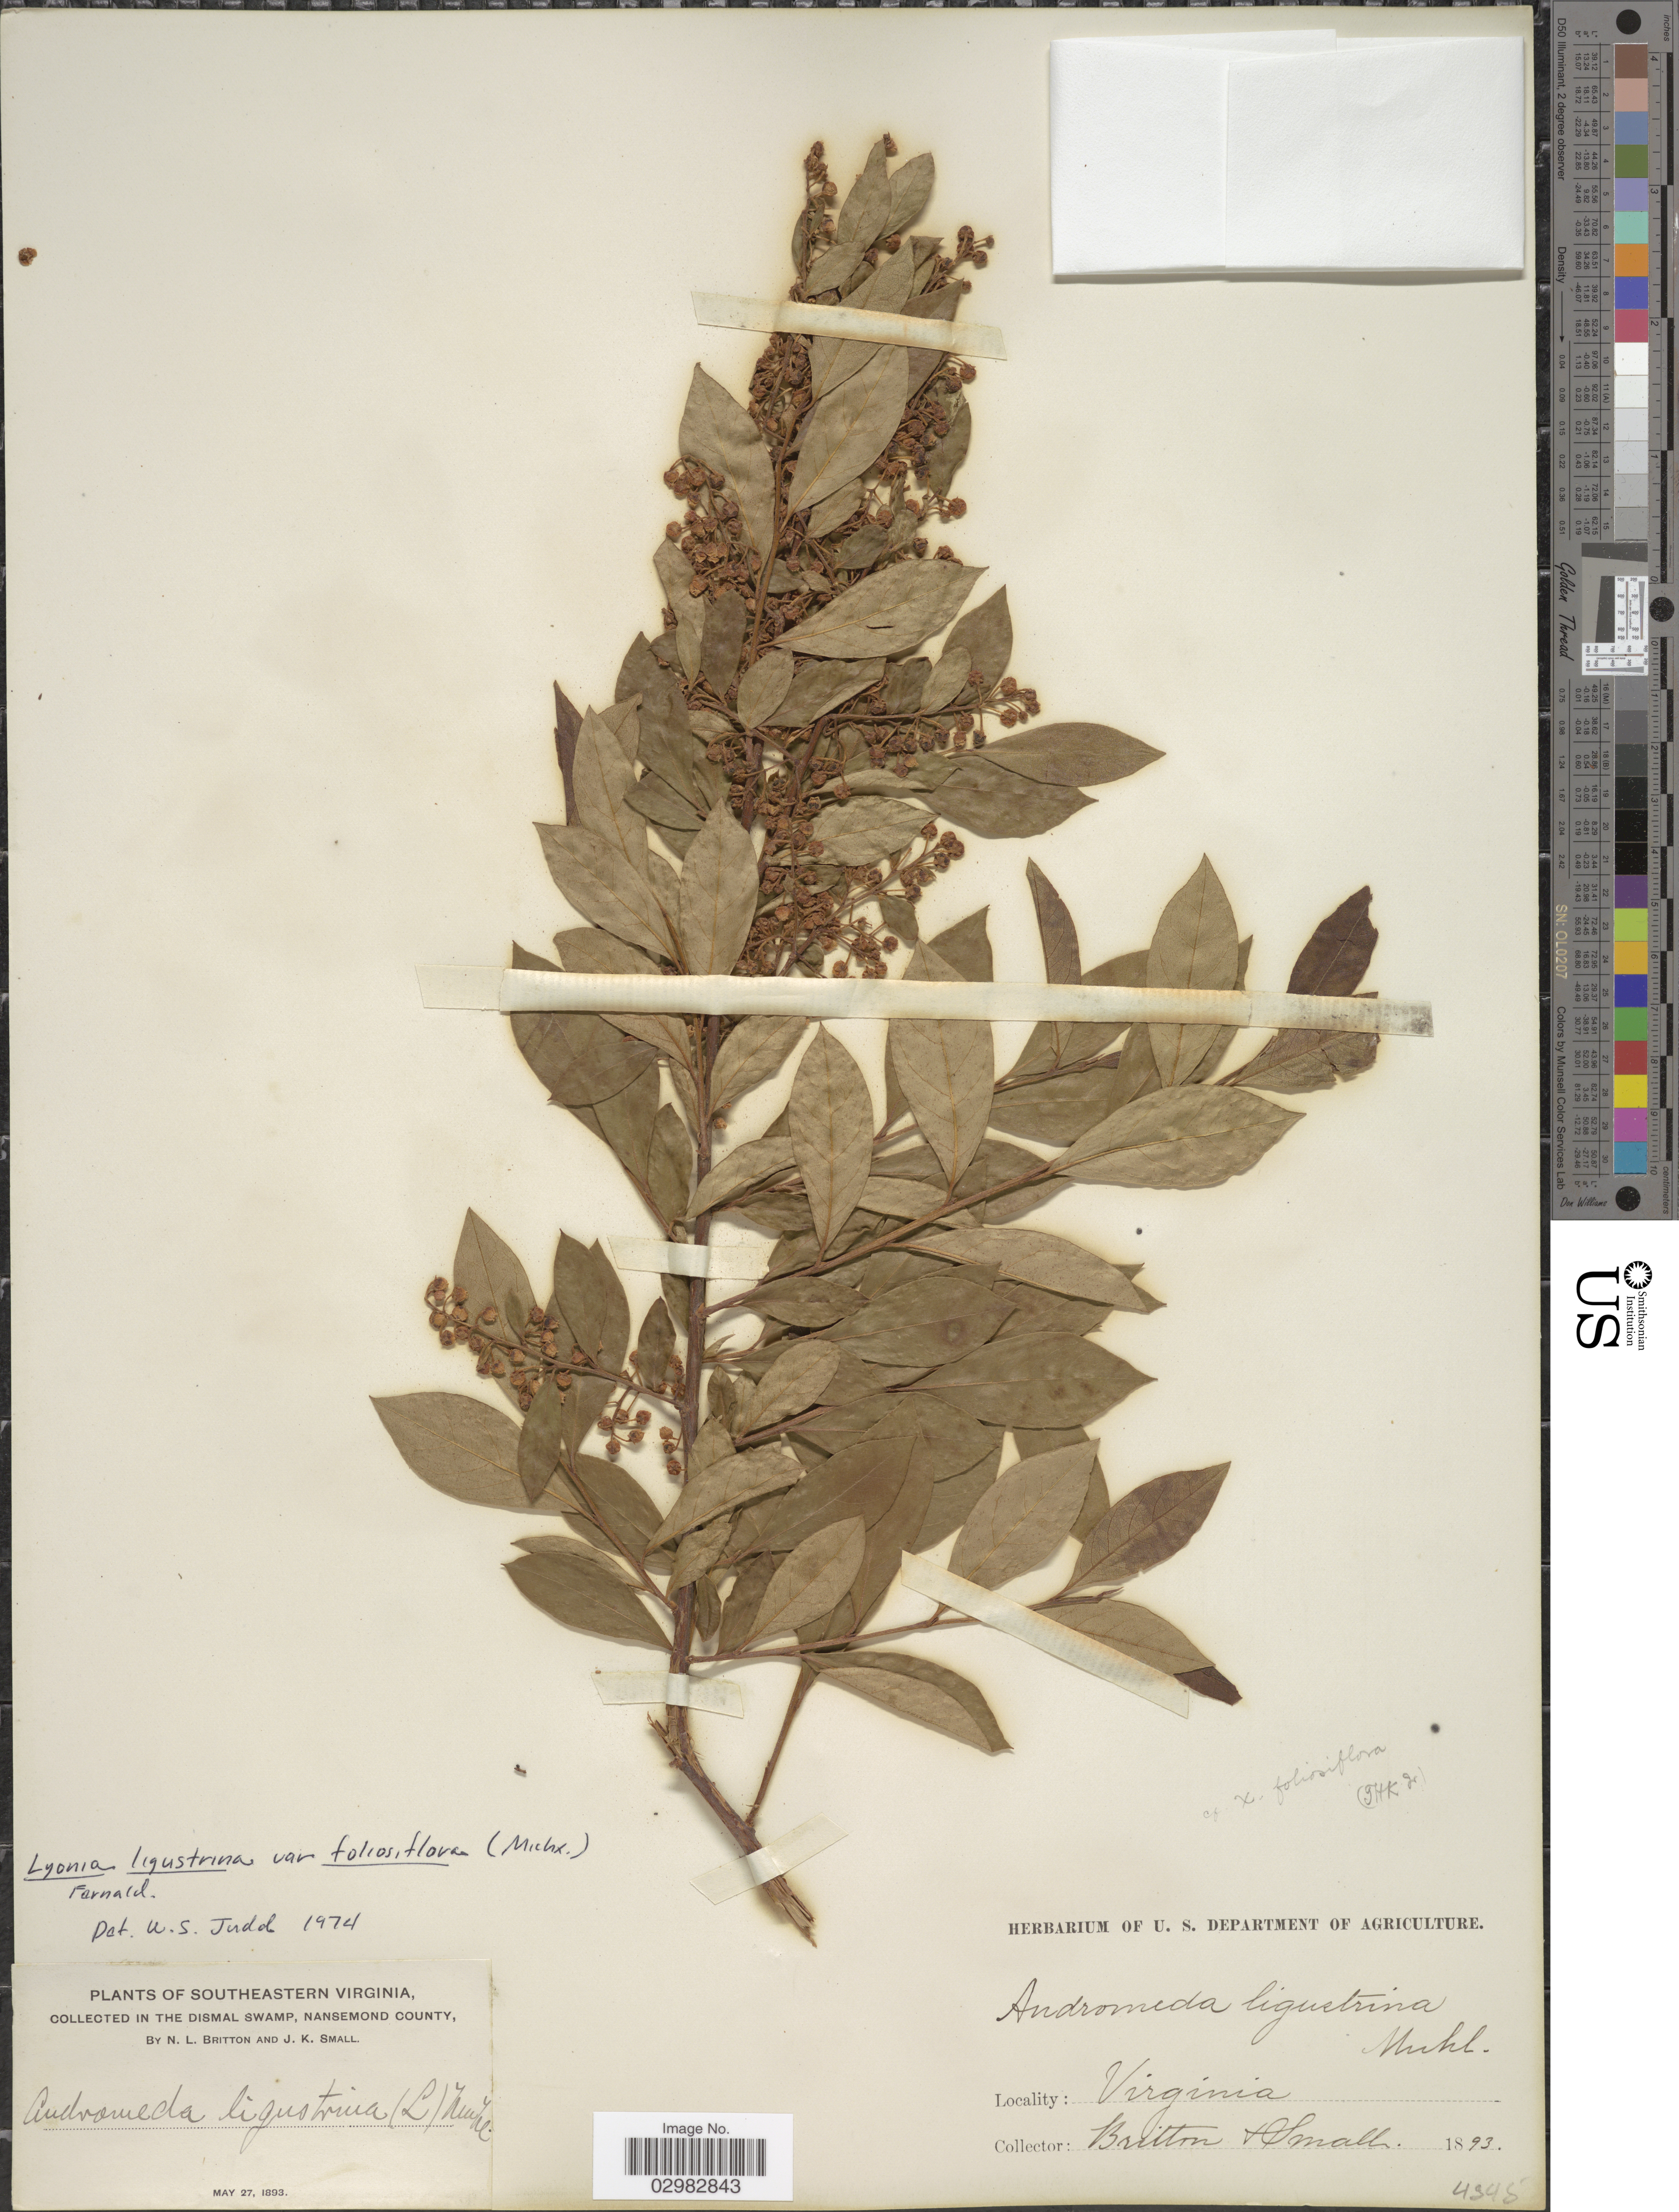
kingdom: Plantae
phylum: Tracheophyta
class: Magnoliopsida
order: Ericales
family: Ericaceae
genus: Lyonia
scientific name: Lyonia ligustrina var. foliosiflora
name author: (Michx.) Fernald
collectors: N. Britton & J. K. Small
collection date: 1893-05-27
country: United States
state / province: Virginia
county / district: City of Suffolk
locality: Southeastern Virginia, in the Dismal Swamp, Nansemond (=historic county name) County.